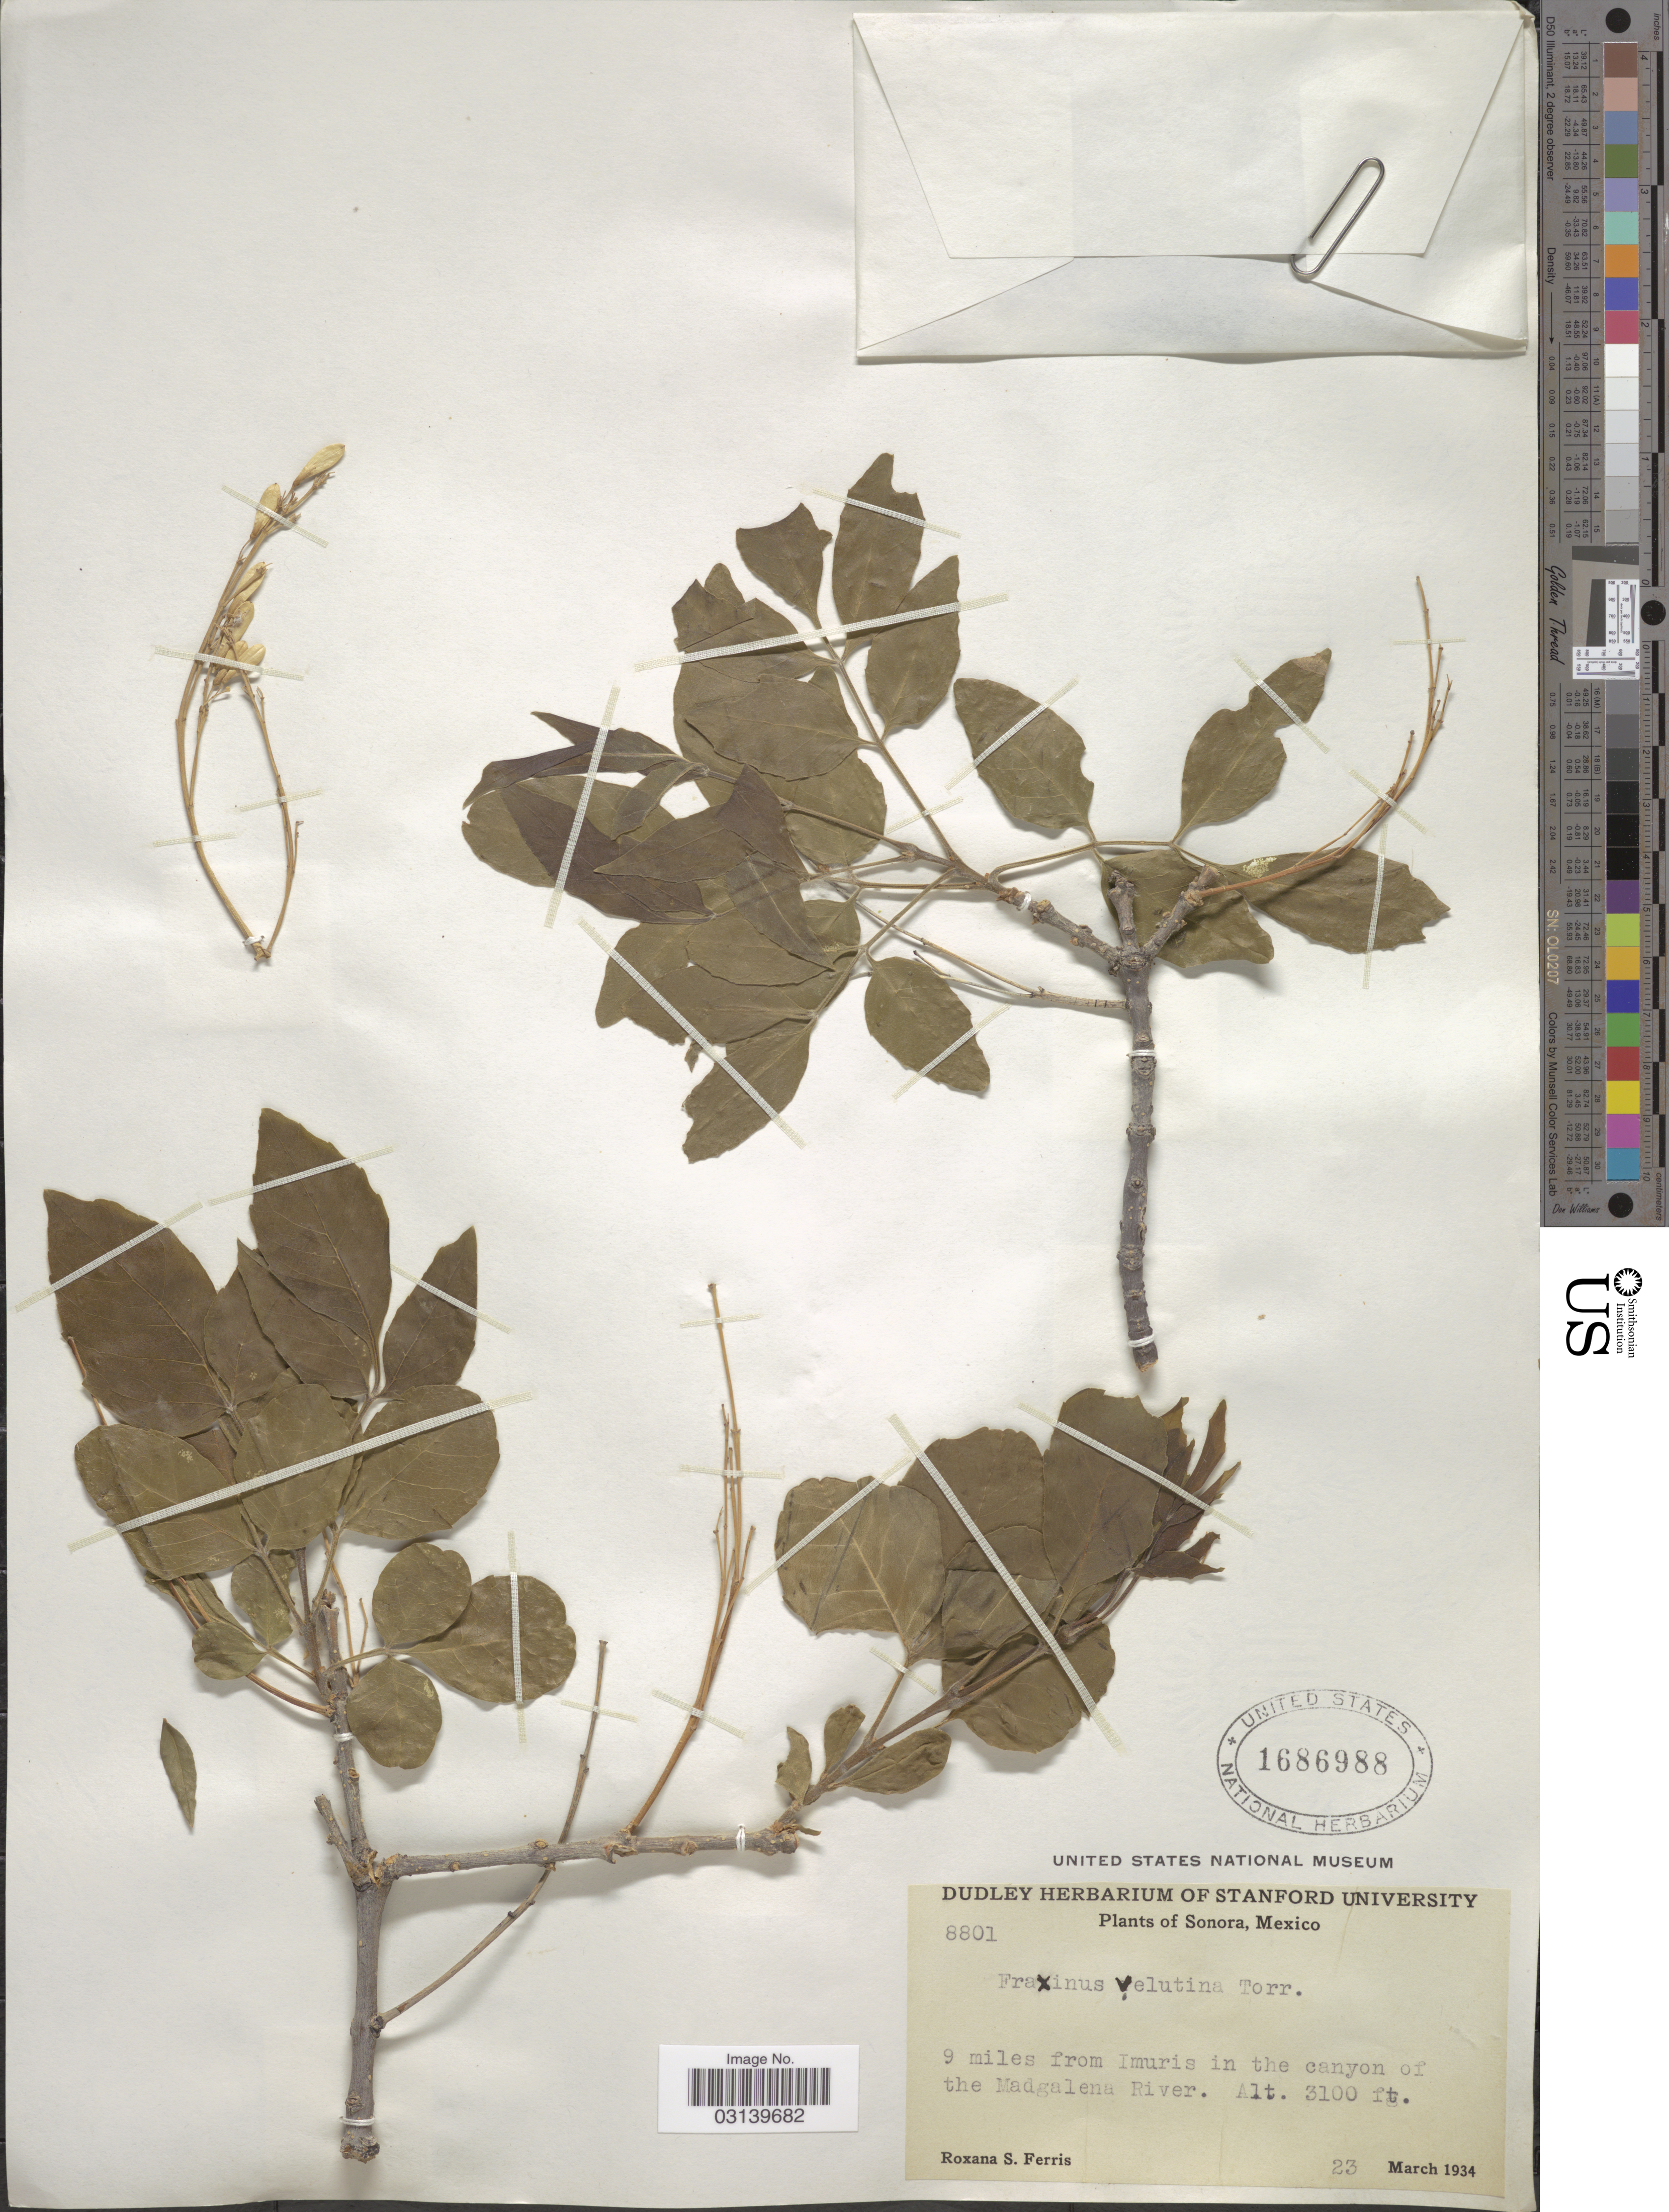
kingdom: Plantae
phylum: Tracheophyta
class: Magnoliopsida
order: Lamiales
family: Oleaceae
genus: Fraxinus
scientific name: Fraxinus velutina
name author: Torr.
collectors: R. S. Ferris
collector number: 8801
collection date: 1934-03-23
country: Mexico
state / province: Sonora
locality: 9 miles from Imuris in the canyonof the Magdalena River.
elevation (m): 945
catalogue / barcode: US 1686988